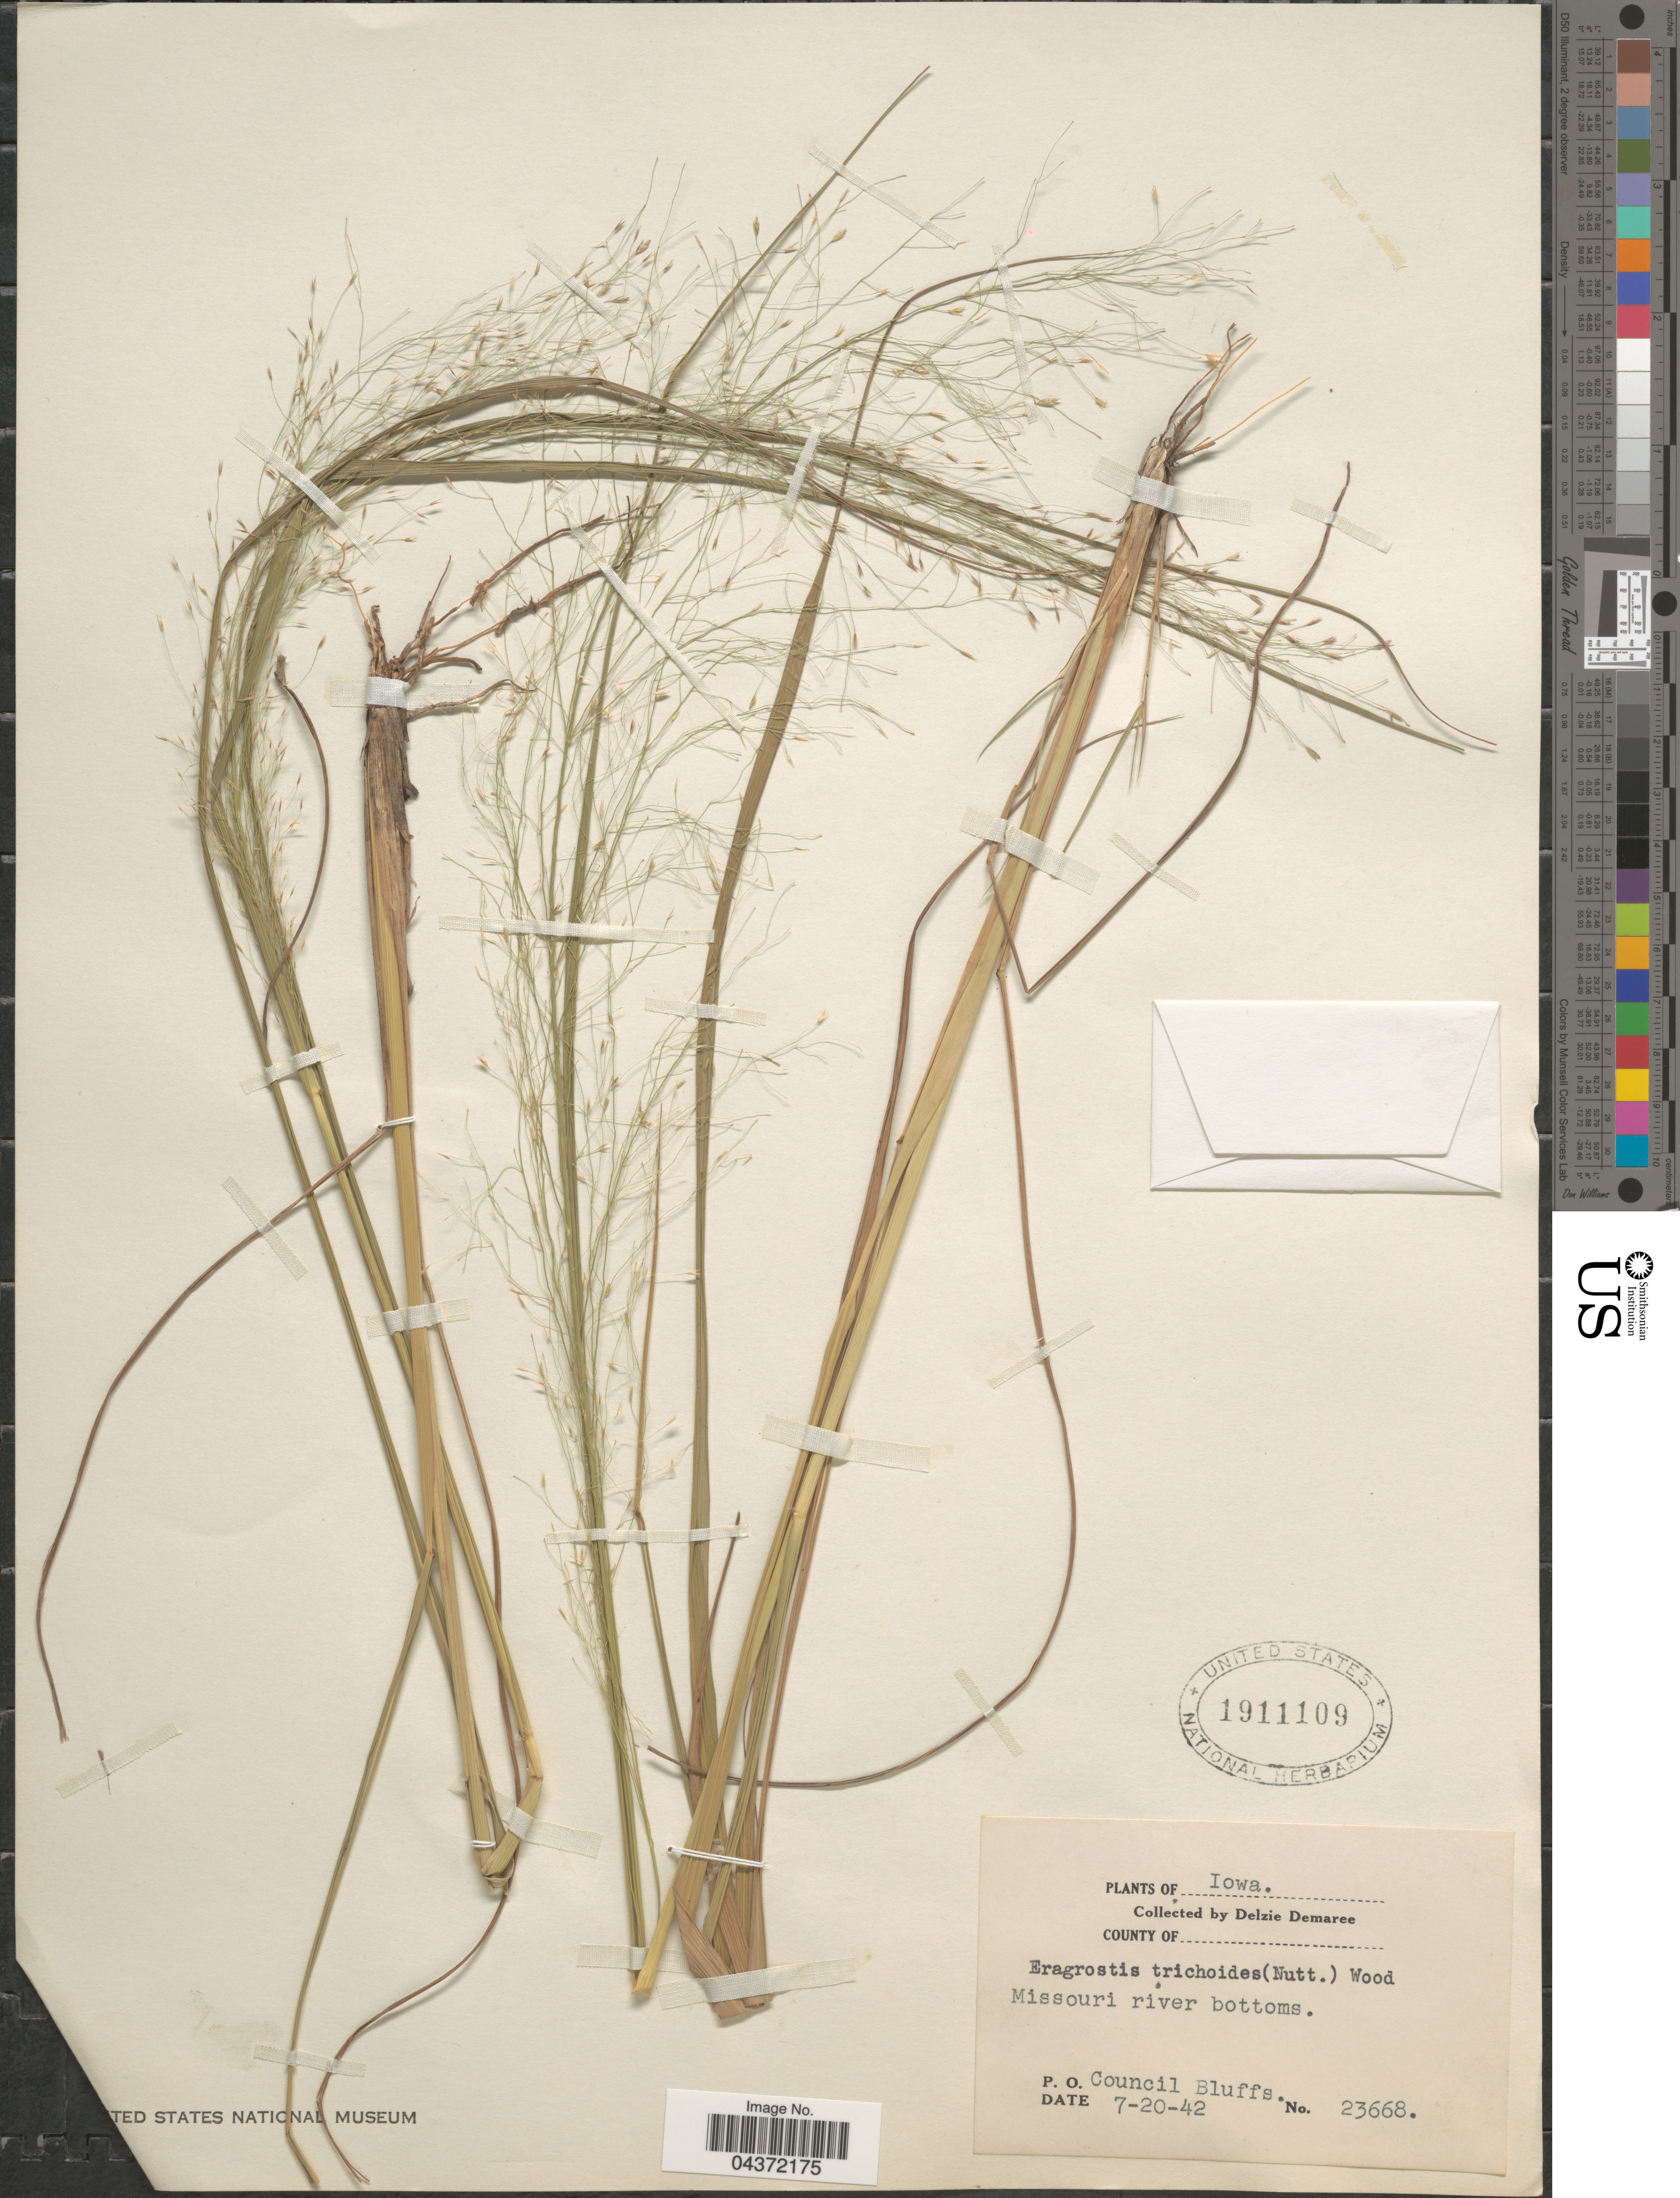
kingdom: Plantae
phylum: Tracheophyta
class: Liliopsida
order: Poales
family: Poaceae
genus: Eragrostis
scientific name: Eragrostis trichodes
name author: (Nutt.) Alph. Wood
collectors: D. Demaree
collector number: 23668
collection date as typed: Transcribed d/m/y: 20/7/42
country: United States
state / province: Iowa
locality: Missouri river bottoms. P.O. Council Bluffs.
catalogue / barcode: US 1911109